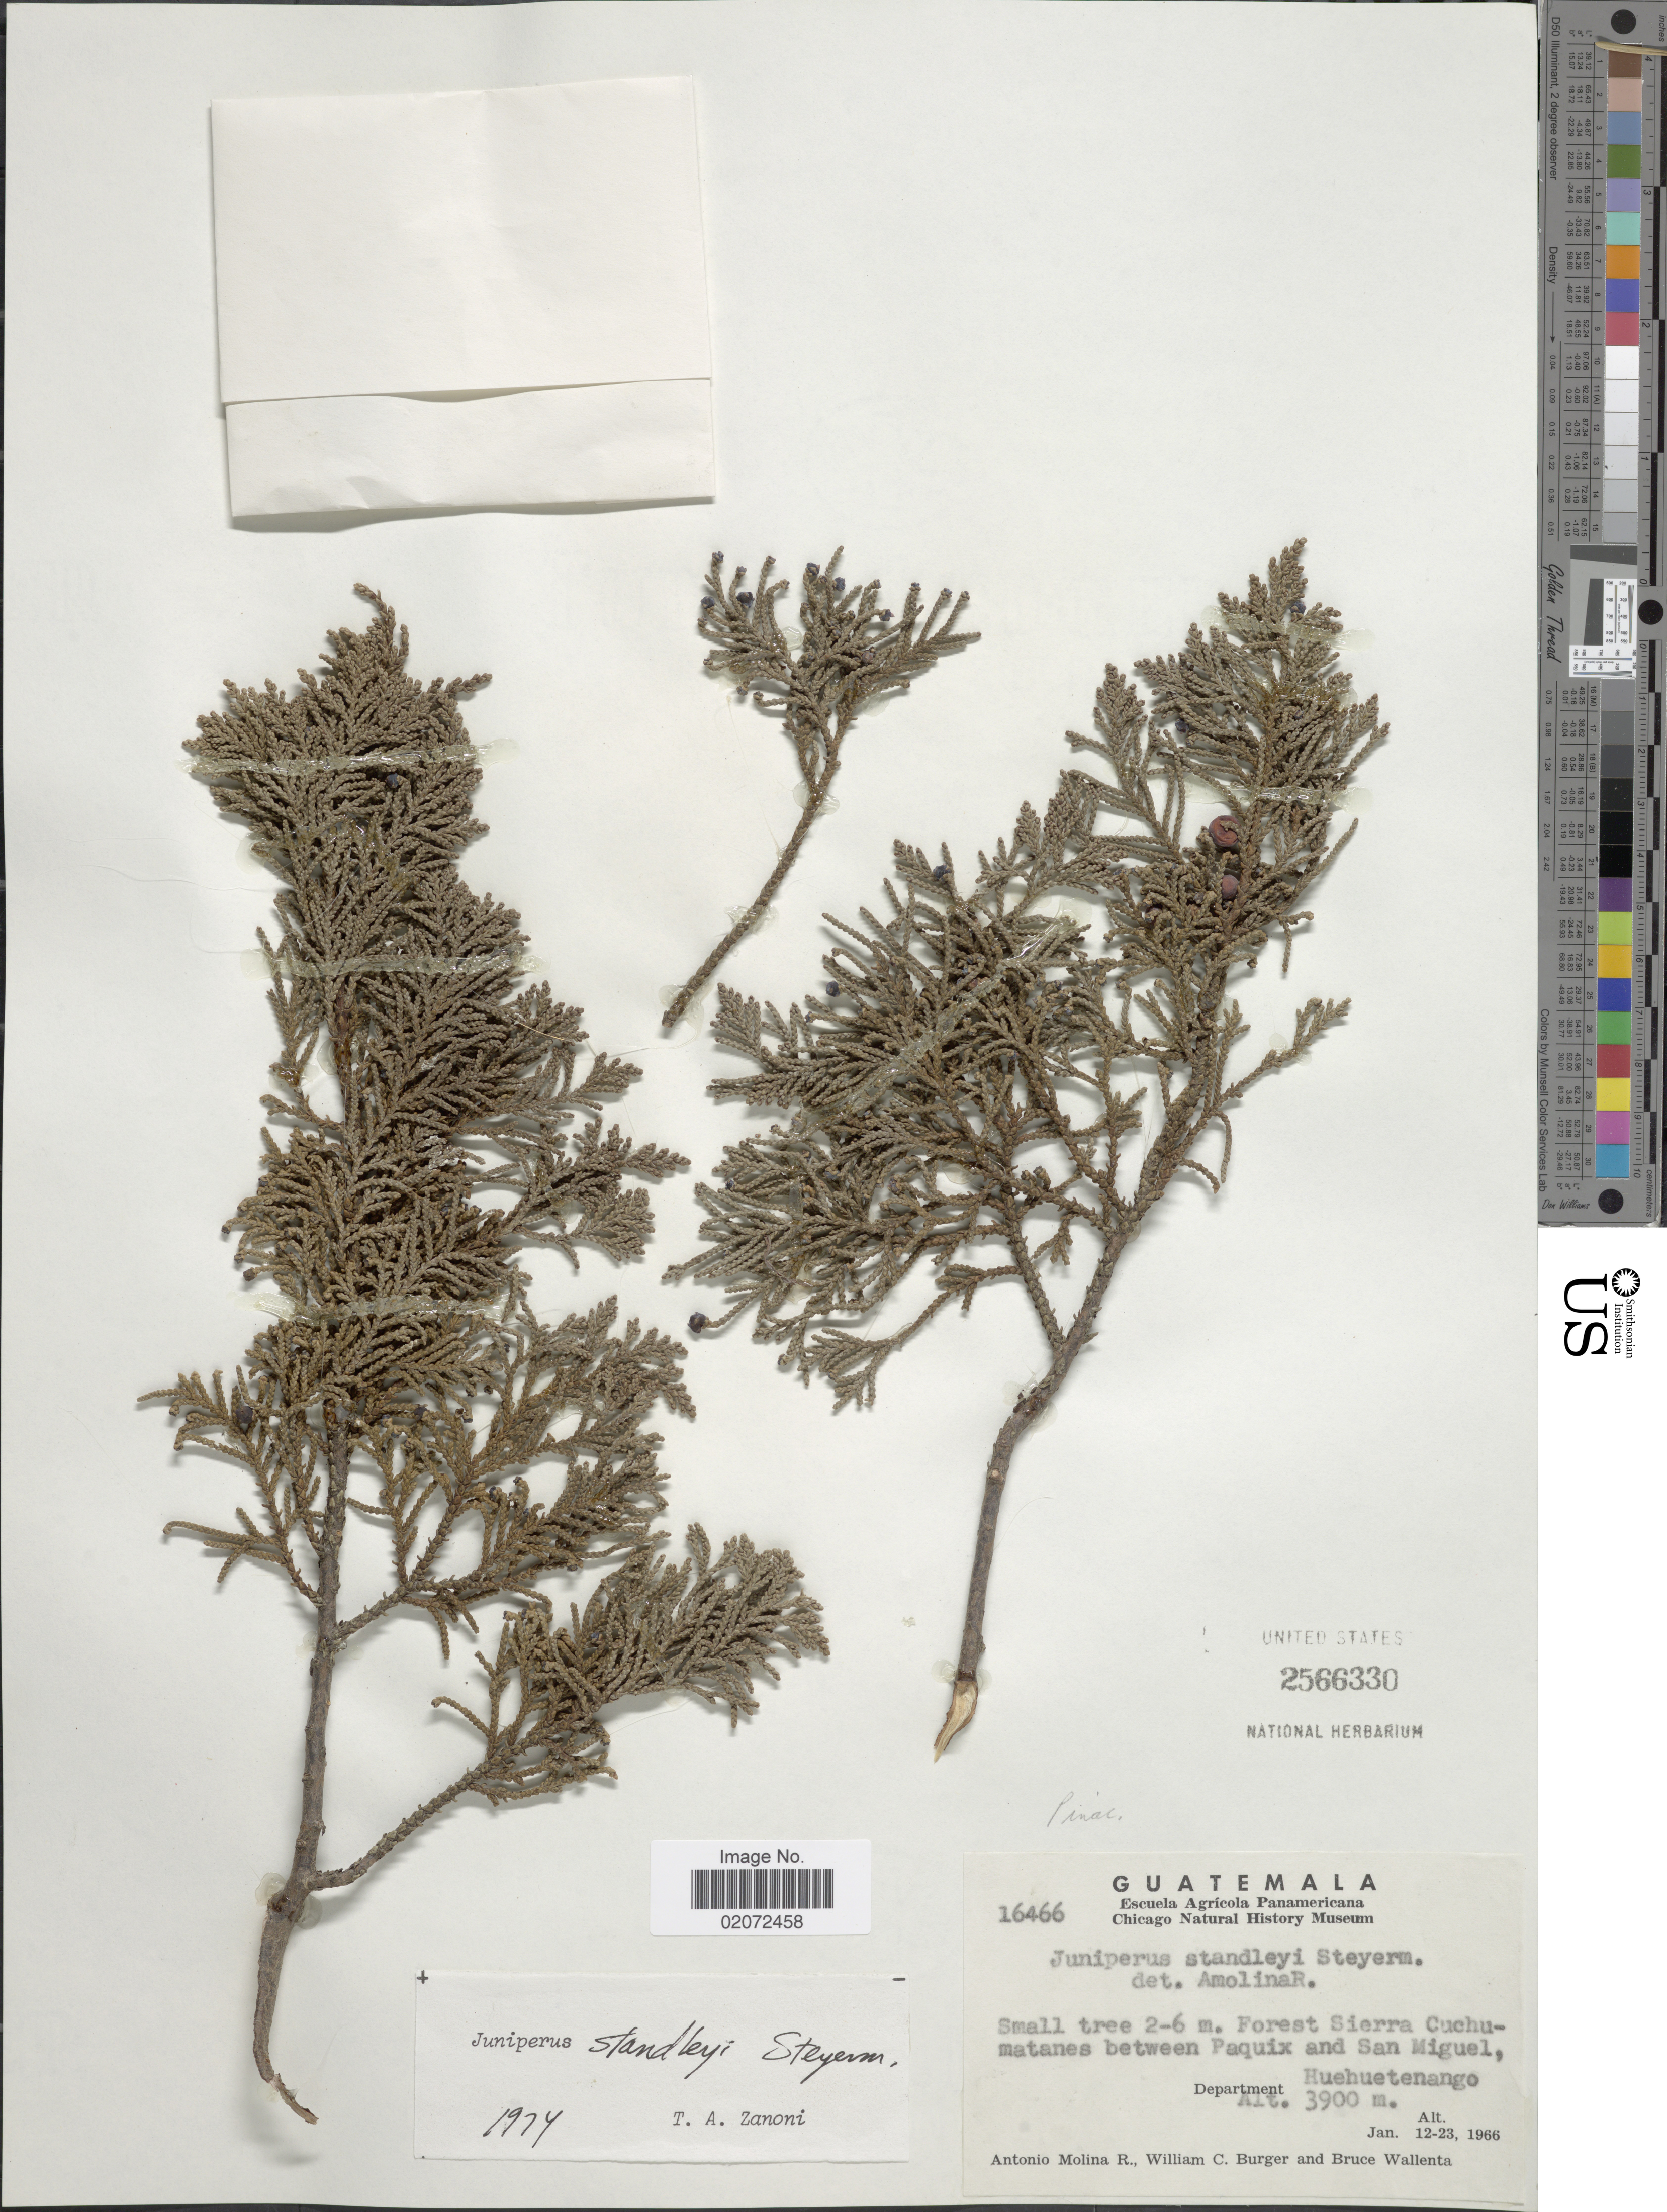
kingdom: Plantae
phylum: Tracheophyta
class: Pinopsida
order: Pinales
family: Cupressaceae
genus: Juniperus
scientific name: Juniperus standleyi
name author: Steyerm.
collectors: A. Molina R., W. Burger & B. Wallenta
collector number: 16466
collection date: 1966-01-12/1966-01-23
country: Guatemala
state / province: Huehuetenango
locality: Forest Sierra Cuchumatanes between Paquix and San Miguel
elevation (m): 3900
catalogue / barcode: US 2566330